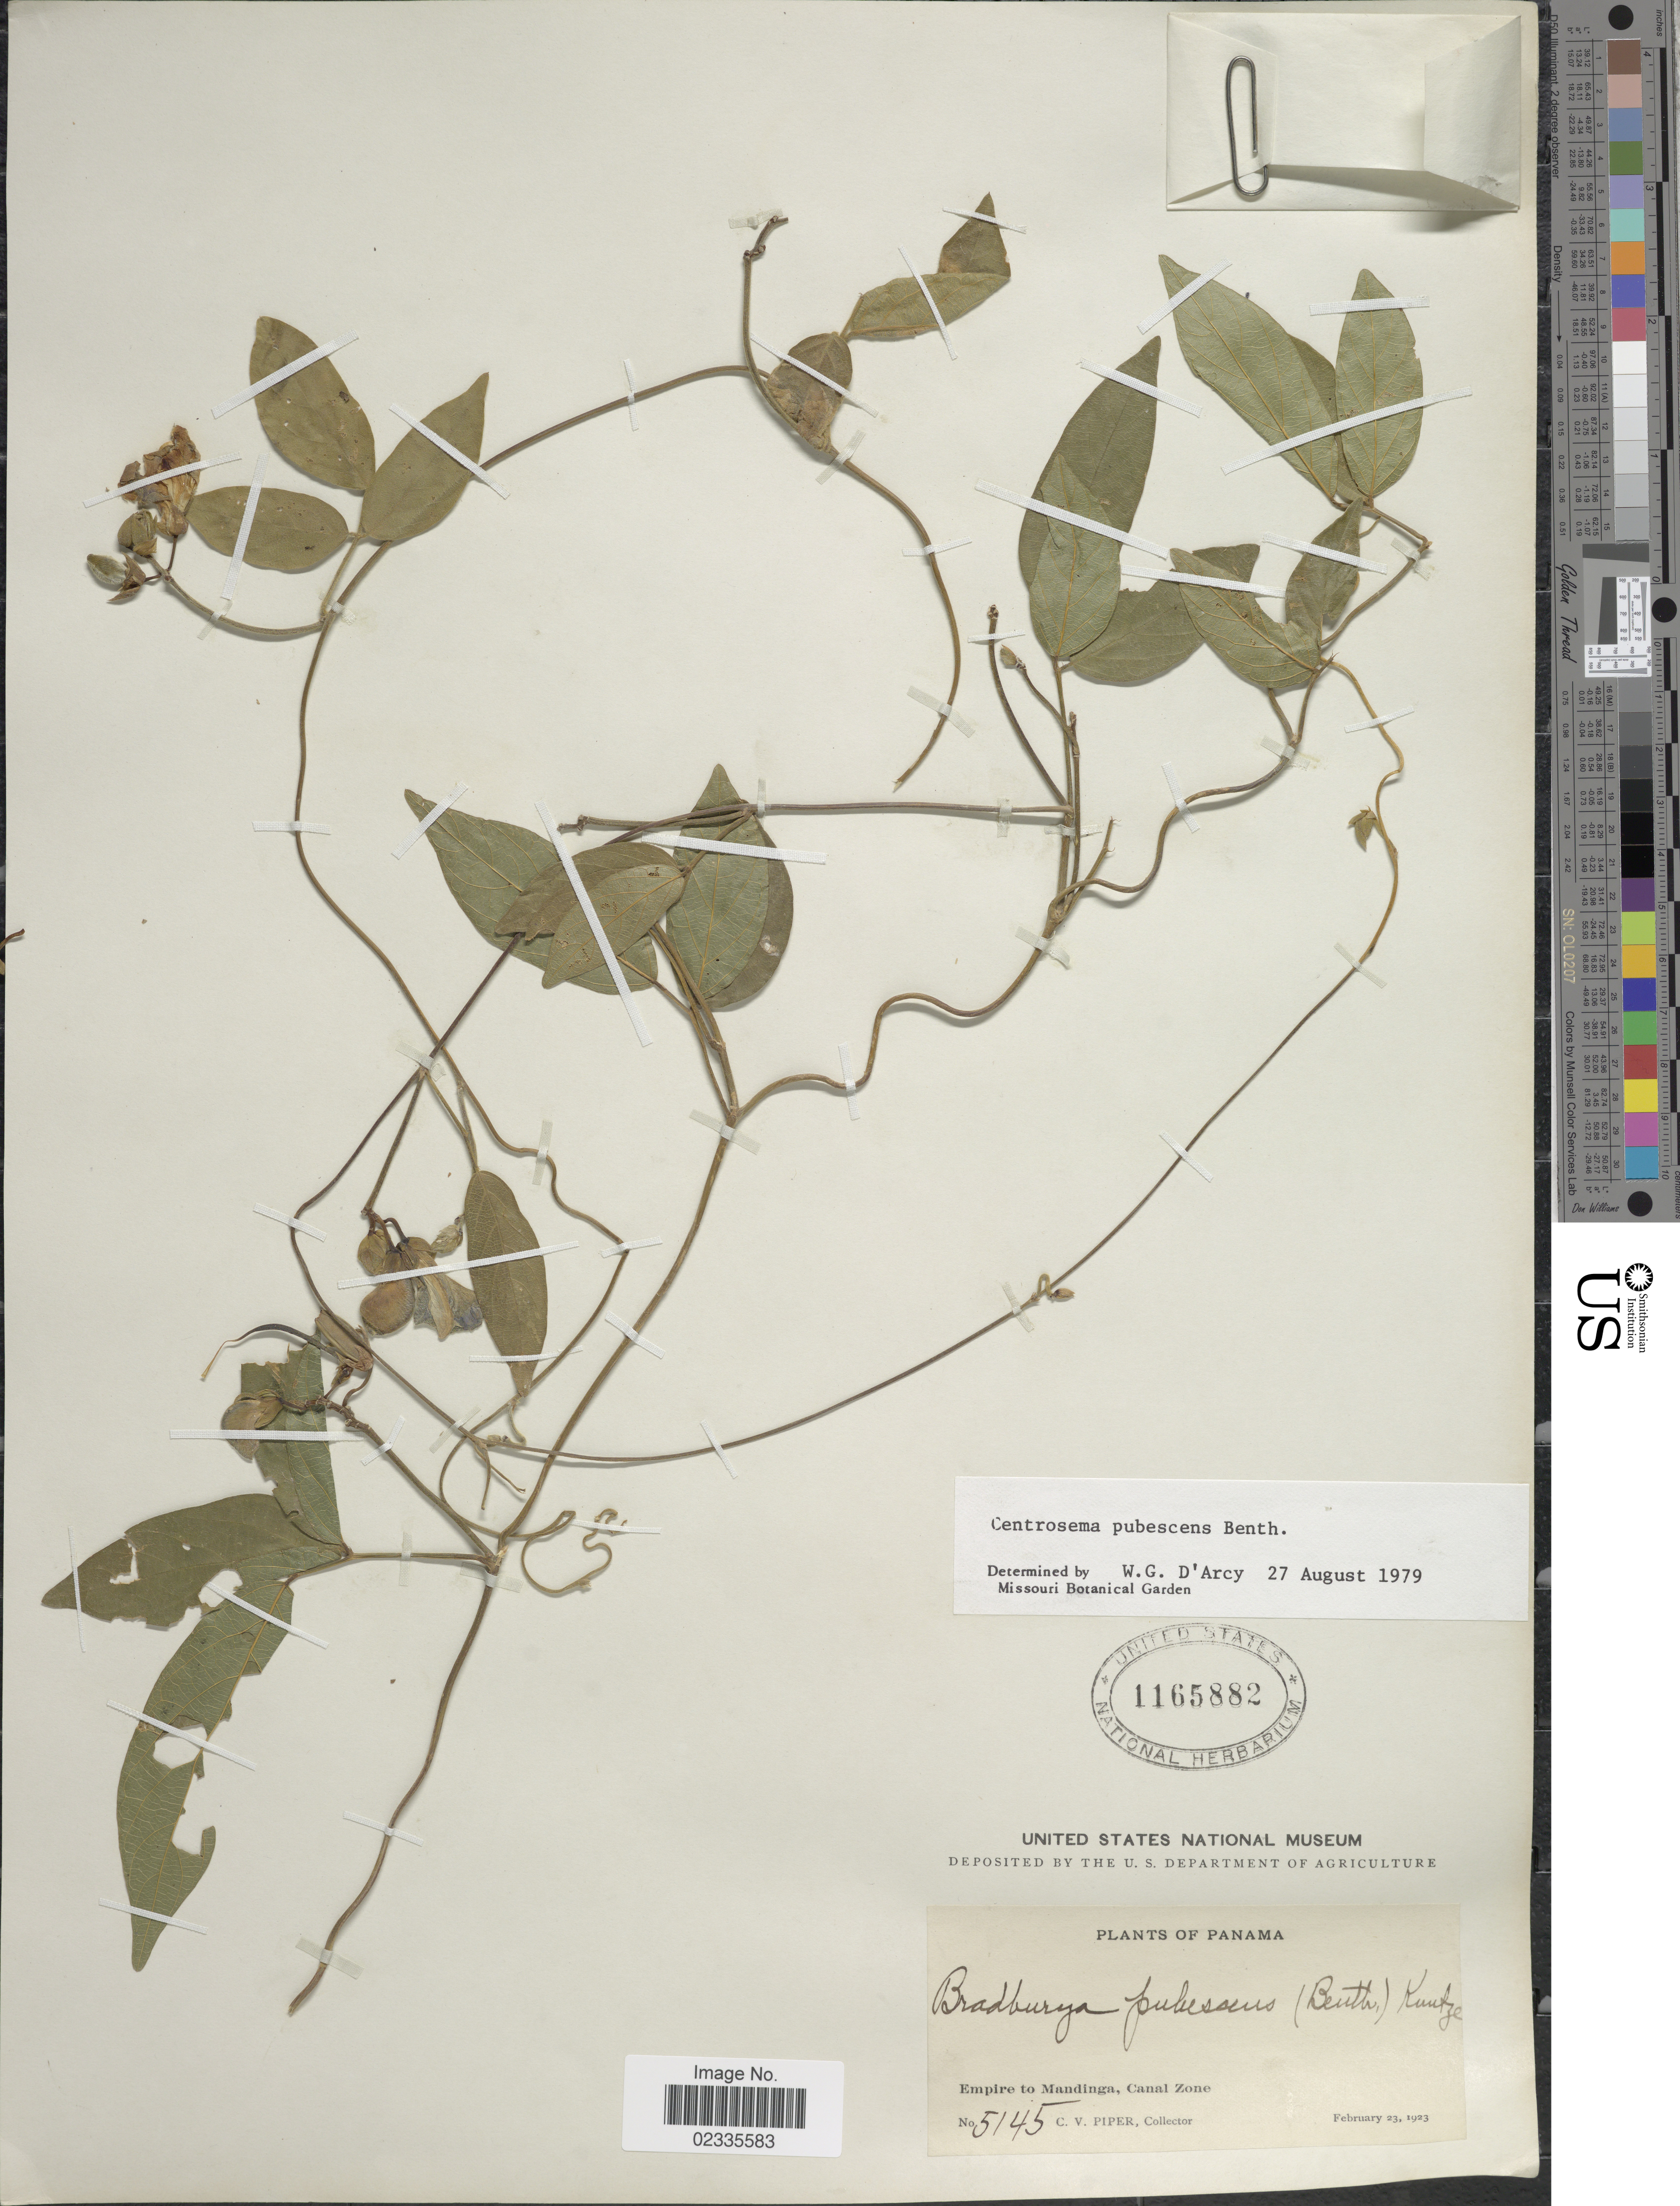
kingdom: Plantae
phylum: Tracheophyta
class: Magnoliopsida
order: Fabales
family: Fabaceae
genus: Centrosema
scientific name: Centrosema pubescens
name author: Benth.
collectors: C. V. Piper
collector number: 5145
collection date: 1923-02-23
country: Panama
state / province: Colón / Panamá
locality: Empire to Mandinga, Canal Zone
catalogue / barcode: US 1165882